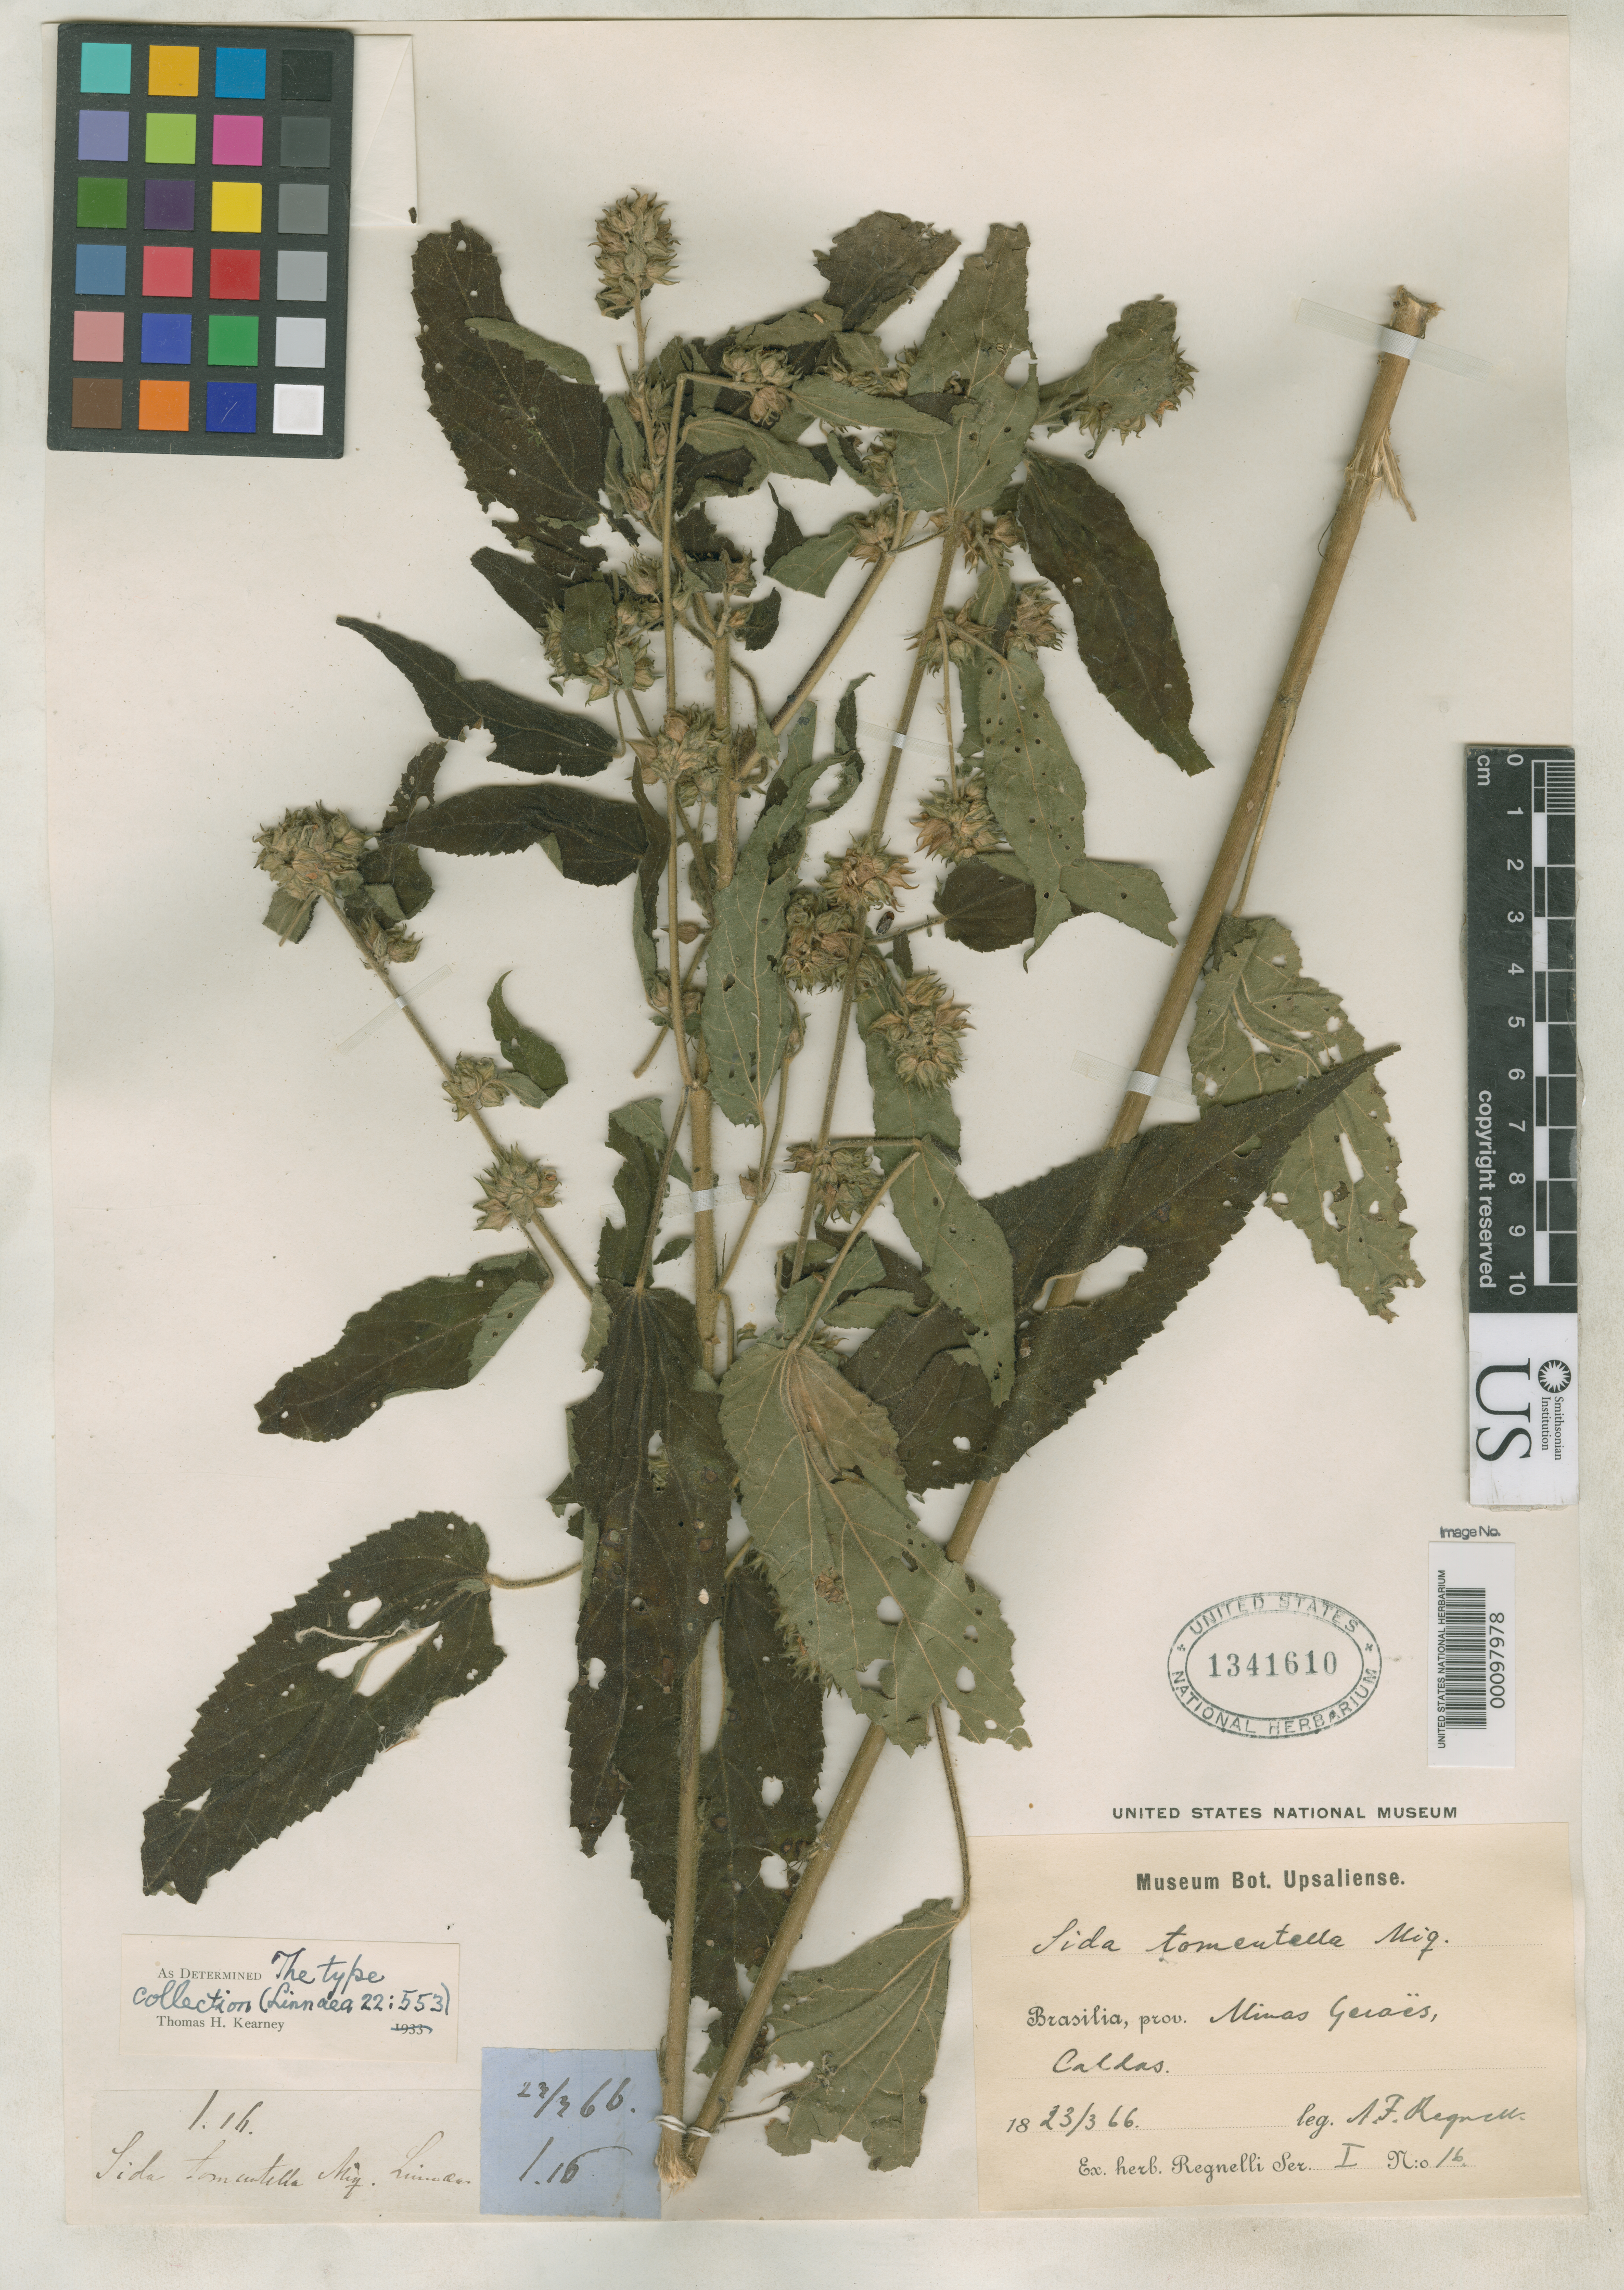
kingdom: Plantae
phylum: Tracheophyta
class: Magnoliopsida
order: Malvales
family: Malvaceae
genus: Sida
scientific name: Sida tomentella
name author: Miq.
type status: Type Collection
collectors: A. F. Regnell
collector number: I 16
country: Brazil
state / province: Minas Gerais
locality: Caldas.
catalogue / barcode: US 1341610